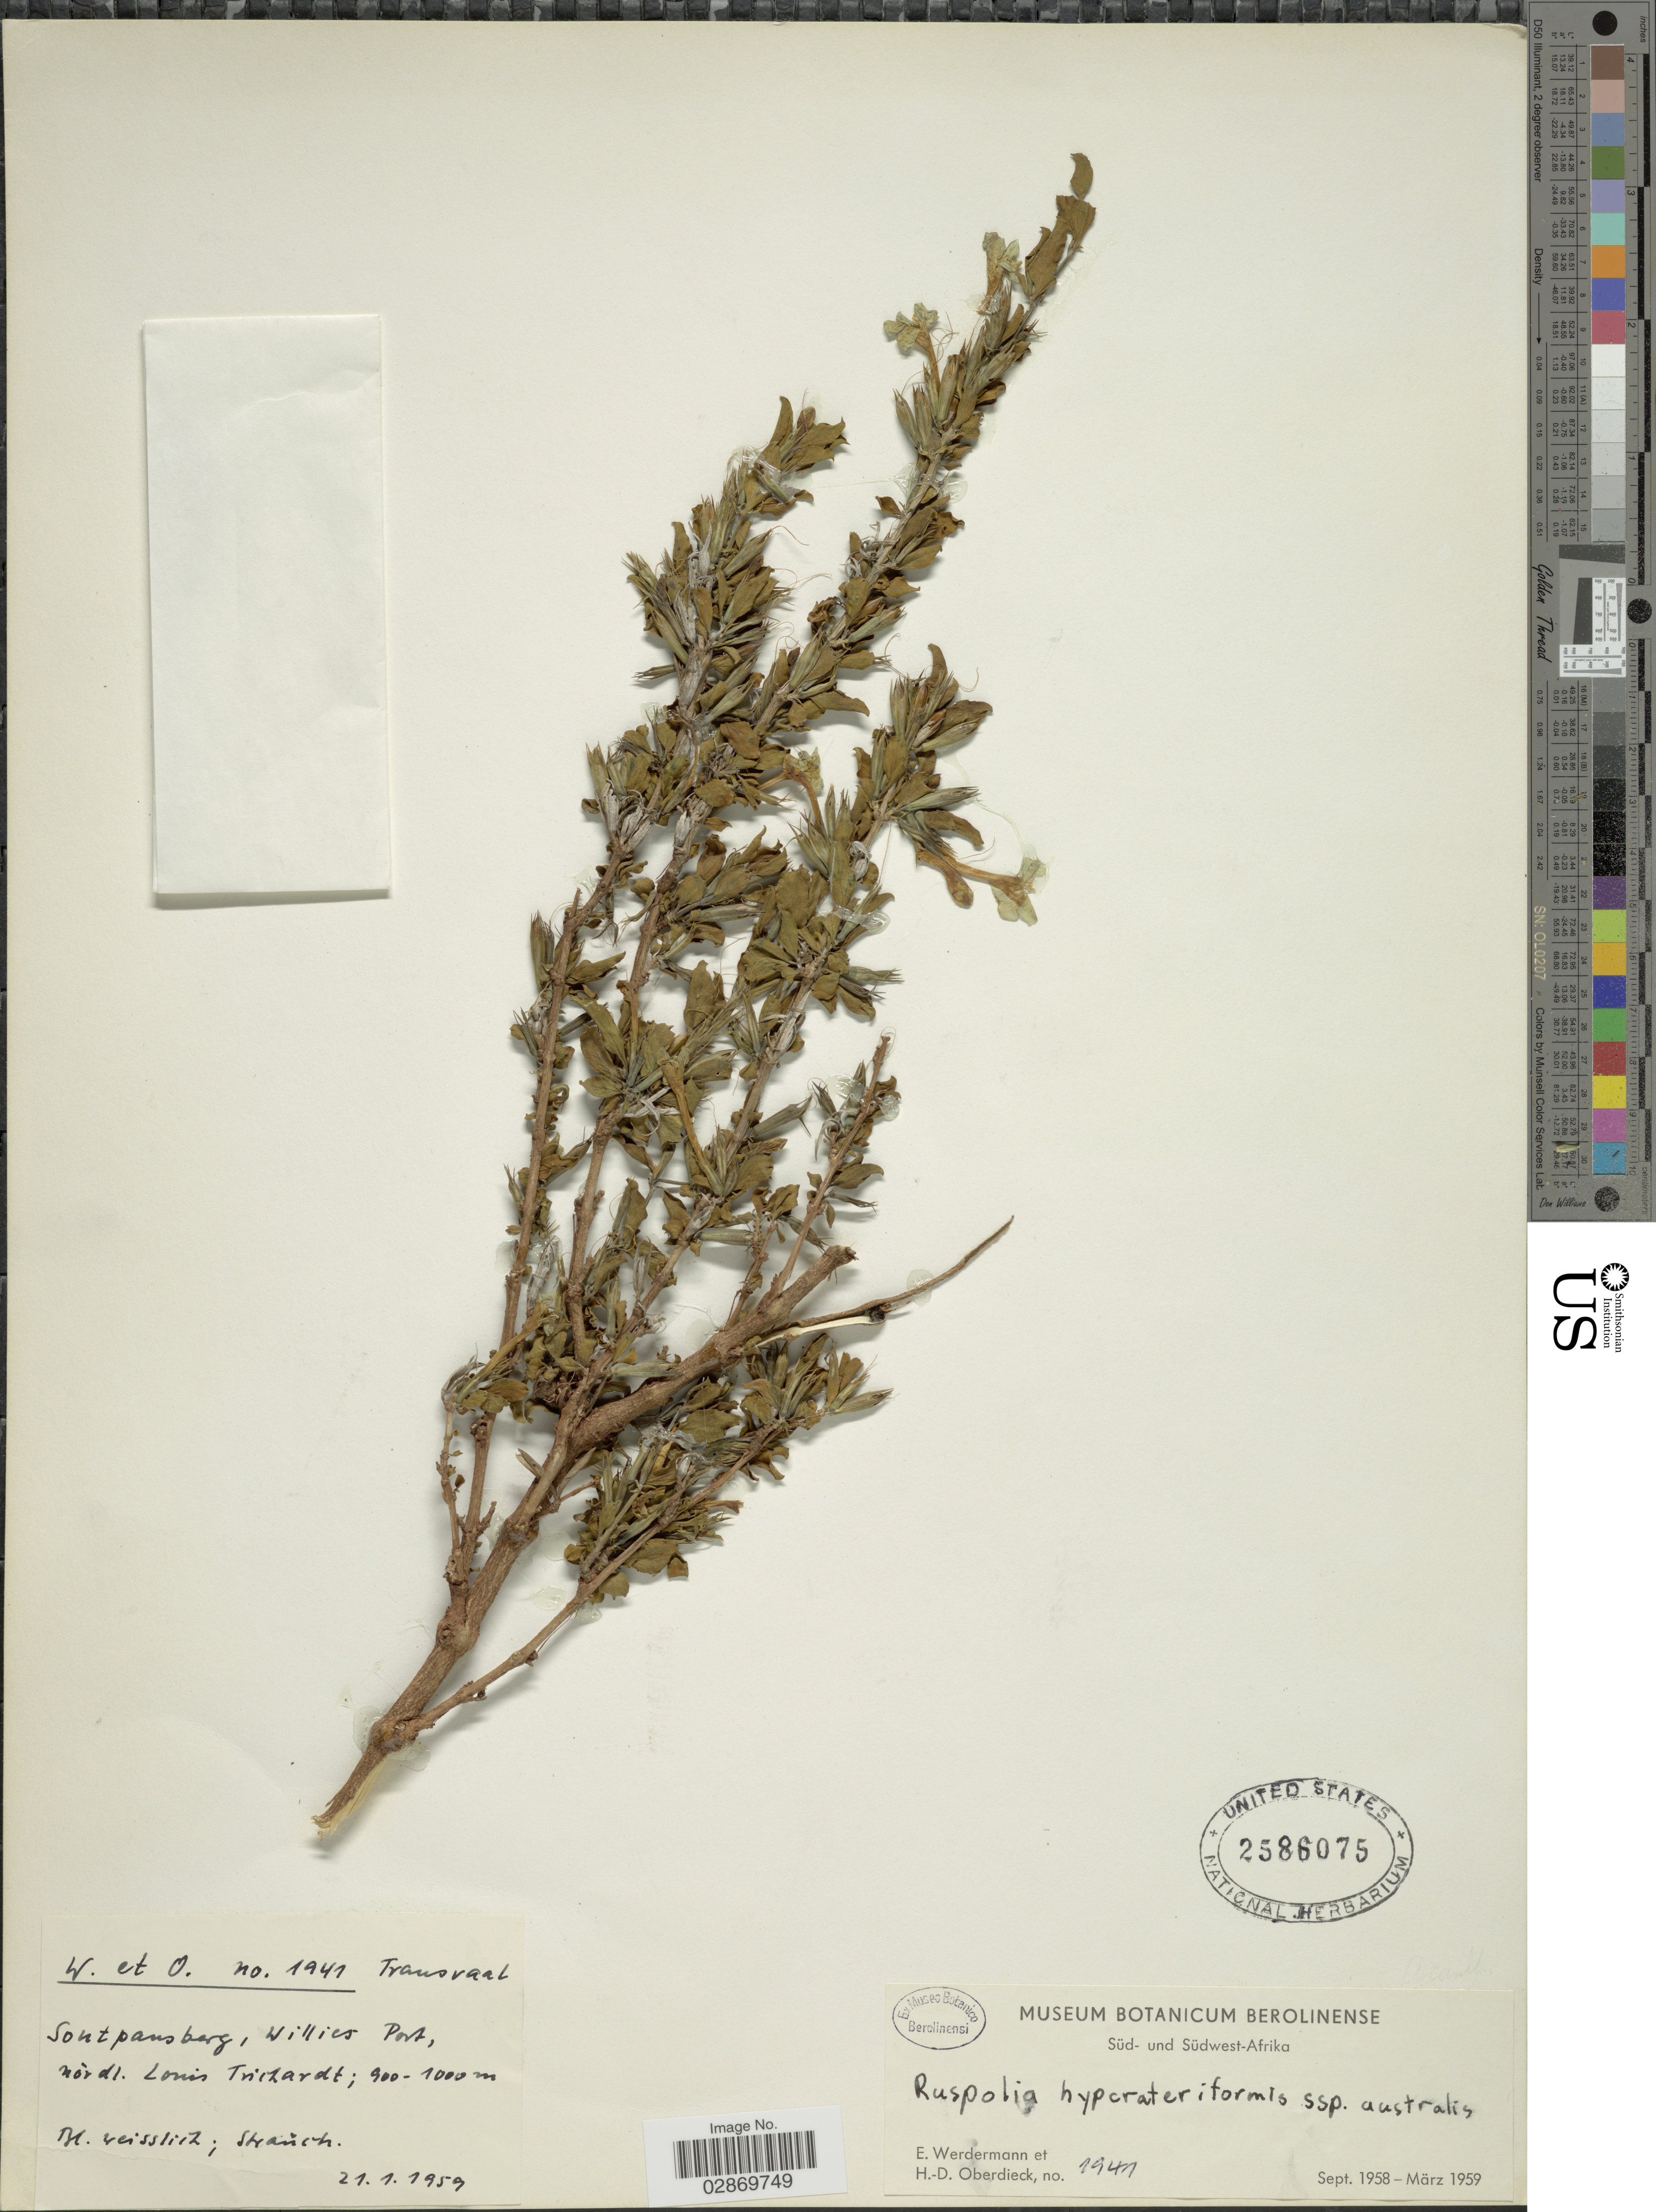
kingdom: Plantae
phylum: Tracheophyta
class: Magnoliopsida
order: Lamiales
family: Acanthaceae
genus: Ruspolia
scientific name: Ruspolia hypocrateriformis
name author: Milne-Redh.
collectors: E. Werdermann & H. Oberdieck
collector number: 1941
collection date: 1959-01-21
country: South Africa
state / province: Limpopo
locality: Transvaal. Soutpansberg, Willies Port, nördl. Louis Trichardt.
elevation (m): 900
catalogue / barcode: US 2586075